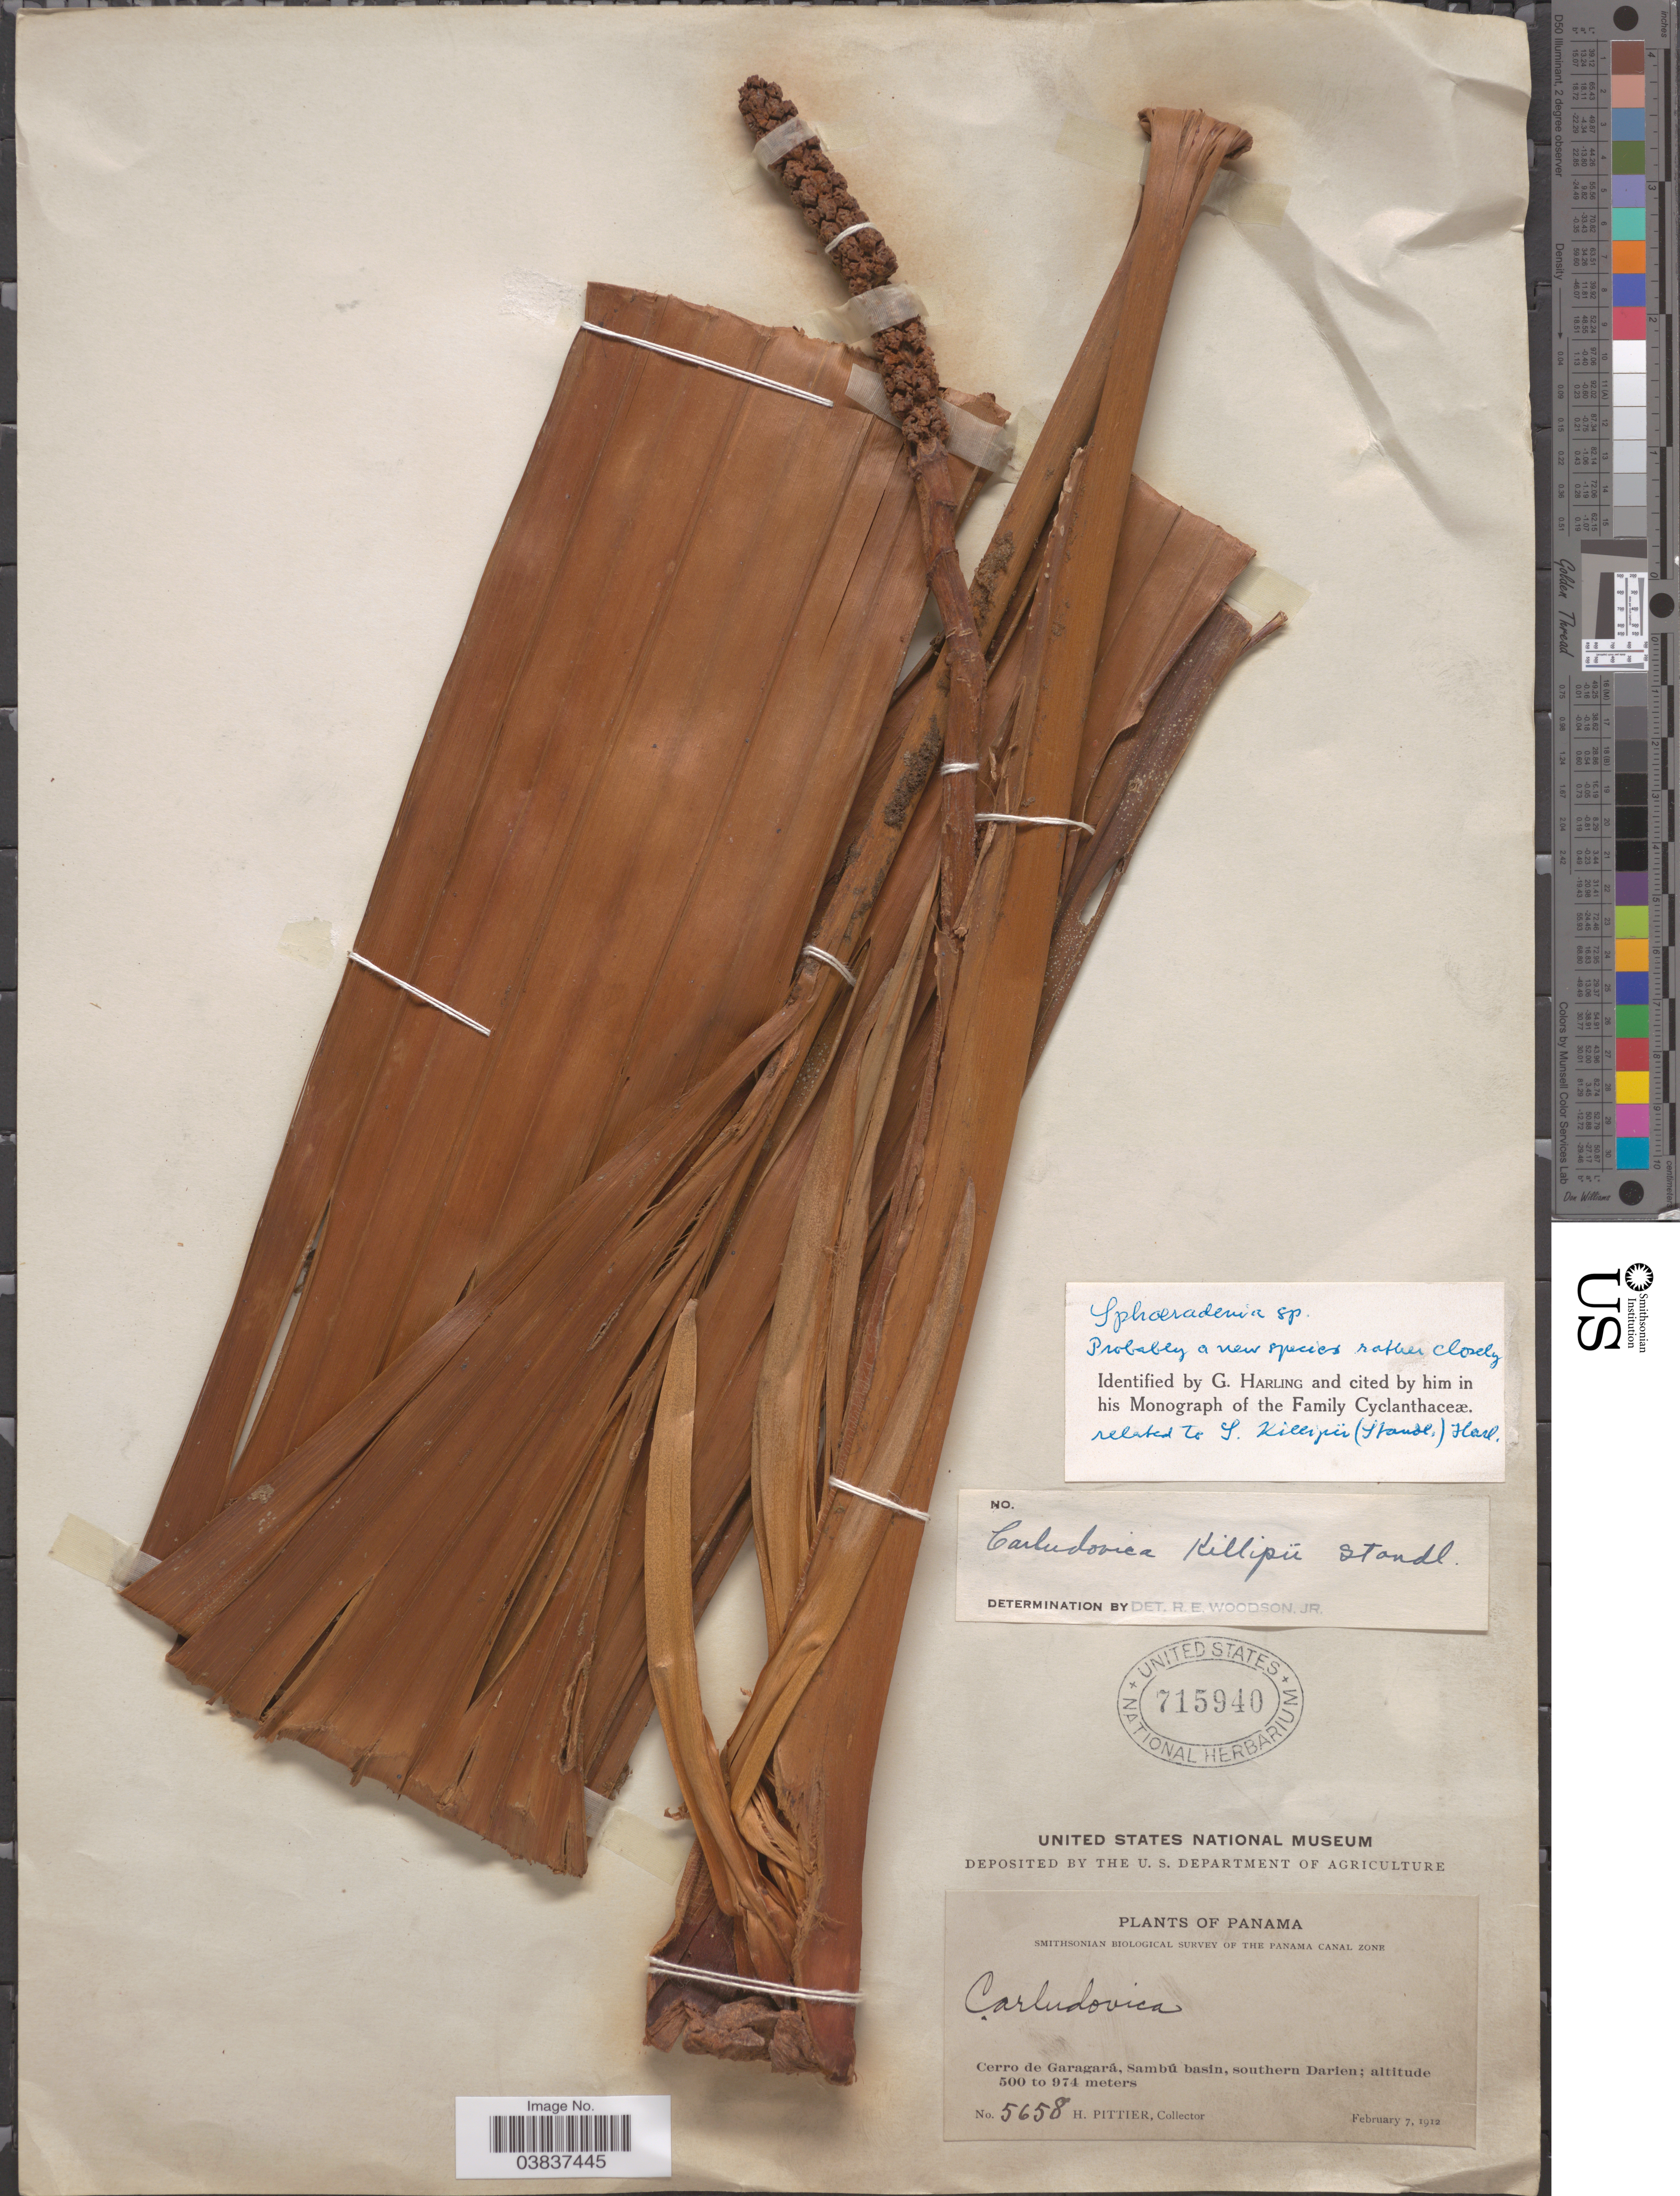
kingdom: Plantae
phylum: Tracheophyta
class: Liliopsida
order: Pandanales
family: Cyclanthaceae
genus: Sphaeradenia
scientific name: Sphaeradenia killipii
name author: (Standl.) Harling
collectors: H. F. Pittier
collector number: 5658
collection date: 1912-02-07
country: Panama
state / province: Darien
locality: Cerro de Garagará, Sambú basin, southern Darien.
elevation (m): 500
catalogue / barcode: US 715940